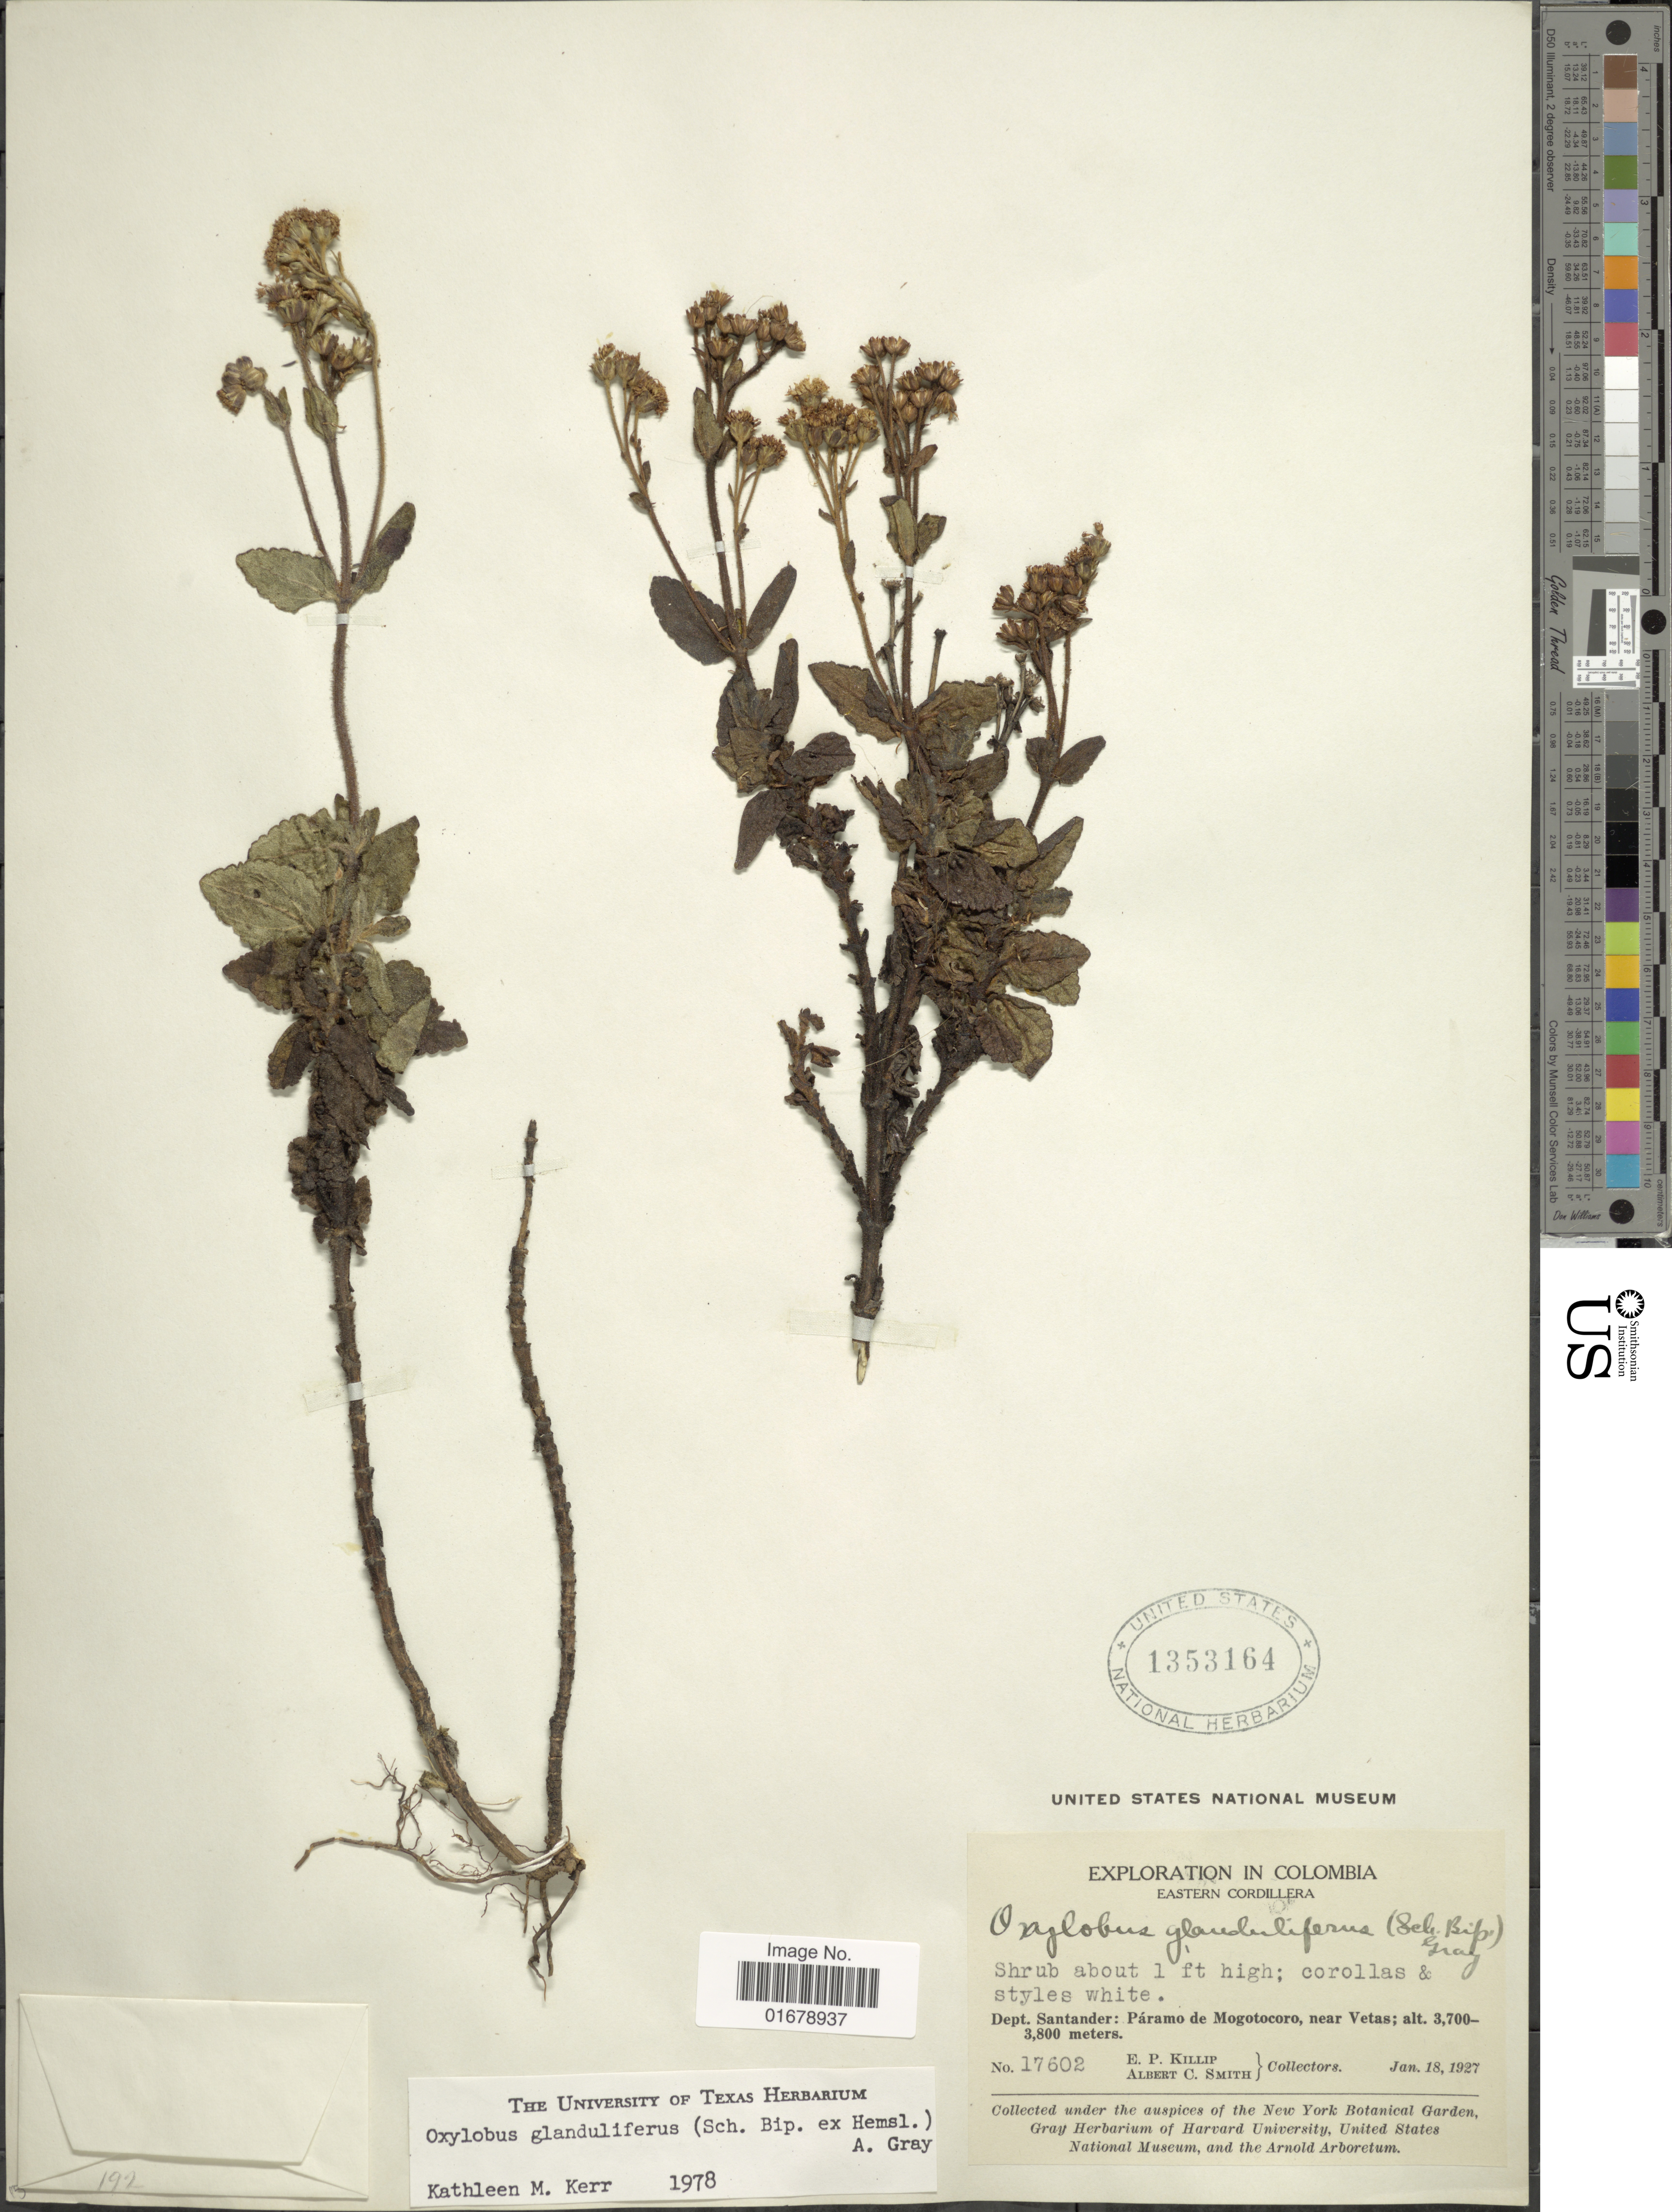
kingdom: Plantae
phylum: Tracheophyta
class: Magnoliopsida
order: Asterales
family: Asteraceae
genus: Oxylobus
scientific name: Oxylobus glanduliferus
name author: (Sch. Bip.) A. Gray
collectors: E. P. Killip & A. C. Smith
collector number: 17602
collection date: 1927-01-18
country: Colombia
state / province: Santander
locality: Colombia. Eastern Cordillera. Dept. Santander: Paramo de Mogotocoro, near Vetas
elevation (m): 3800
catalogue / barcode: US 1353164